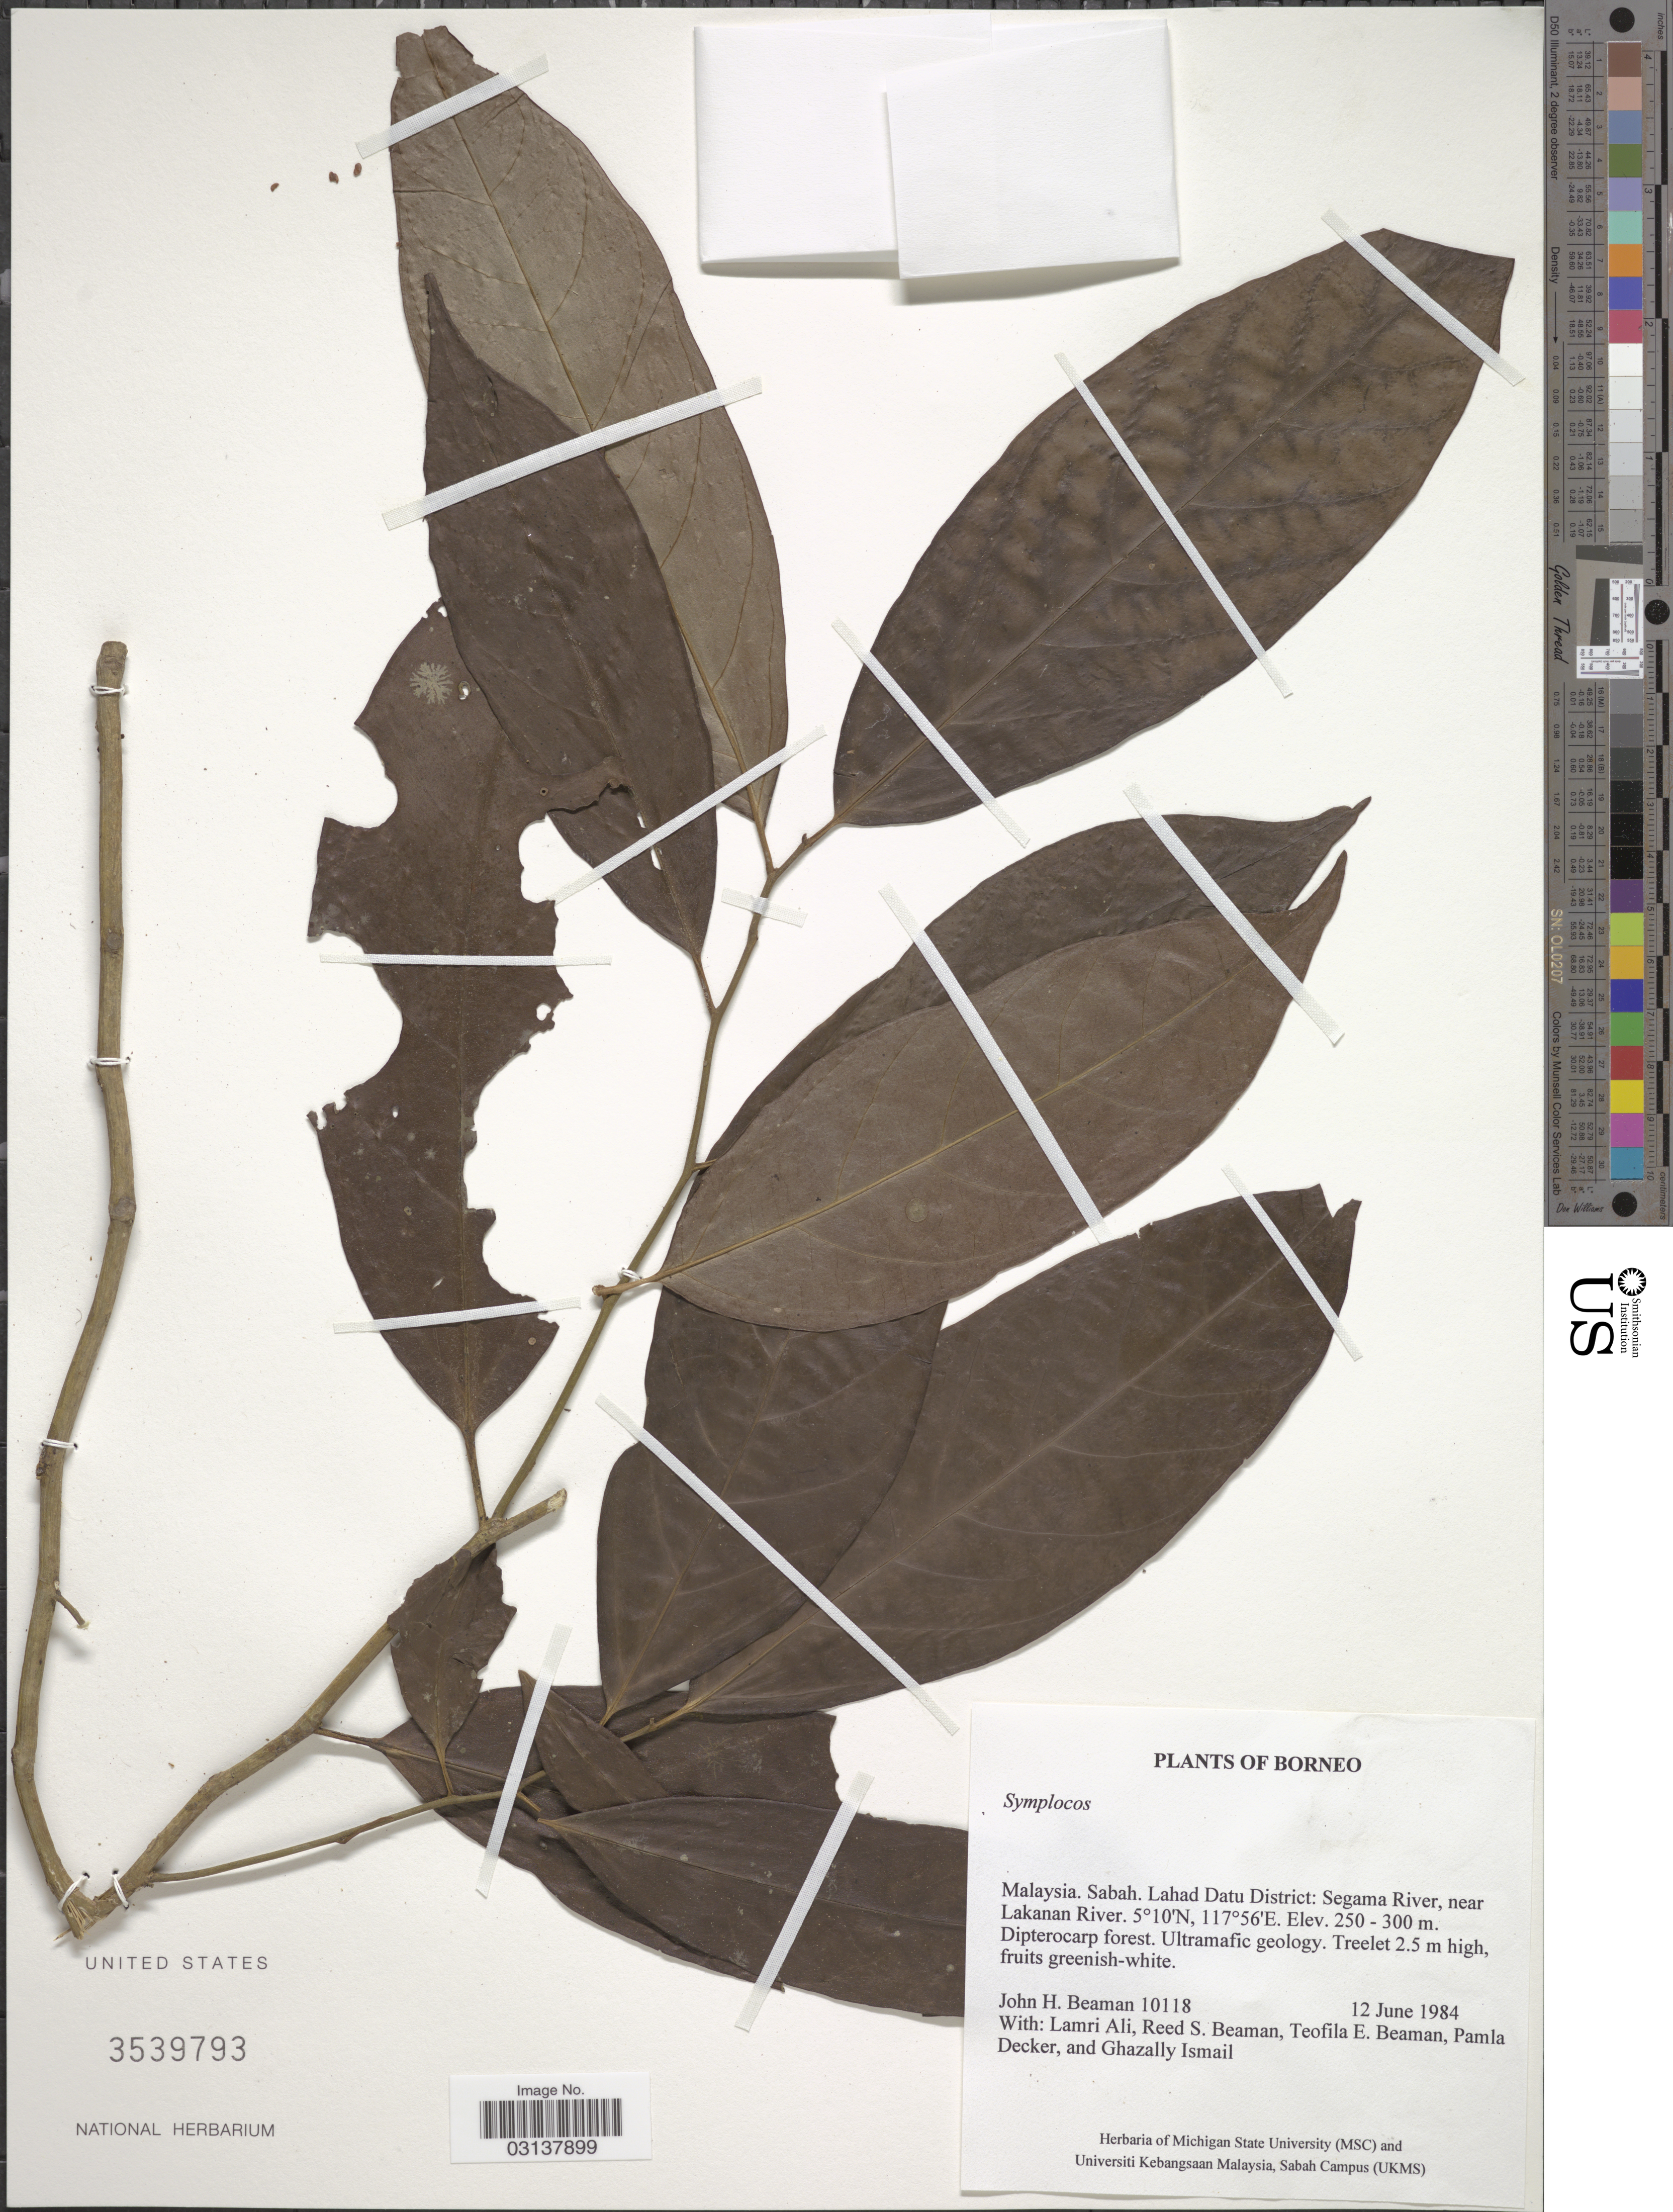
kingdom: Plantae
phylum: Tracheophyta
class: Magnoliopsida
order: Ericales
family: Symplocaceae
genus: Symplocos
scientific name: Symplocos sp.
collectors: J. H. Beaman, L. Ali, R. S. Beaman, T. E. Beaman & et al.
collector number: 10118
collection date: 1984-06-12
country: Malaysia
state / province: Sabah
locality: Borneo. Lahad Datu District: Segama River, near Lakanan River.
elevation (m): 250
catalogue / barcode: US 3539793